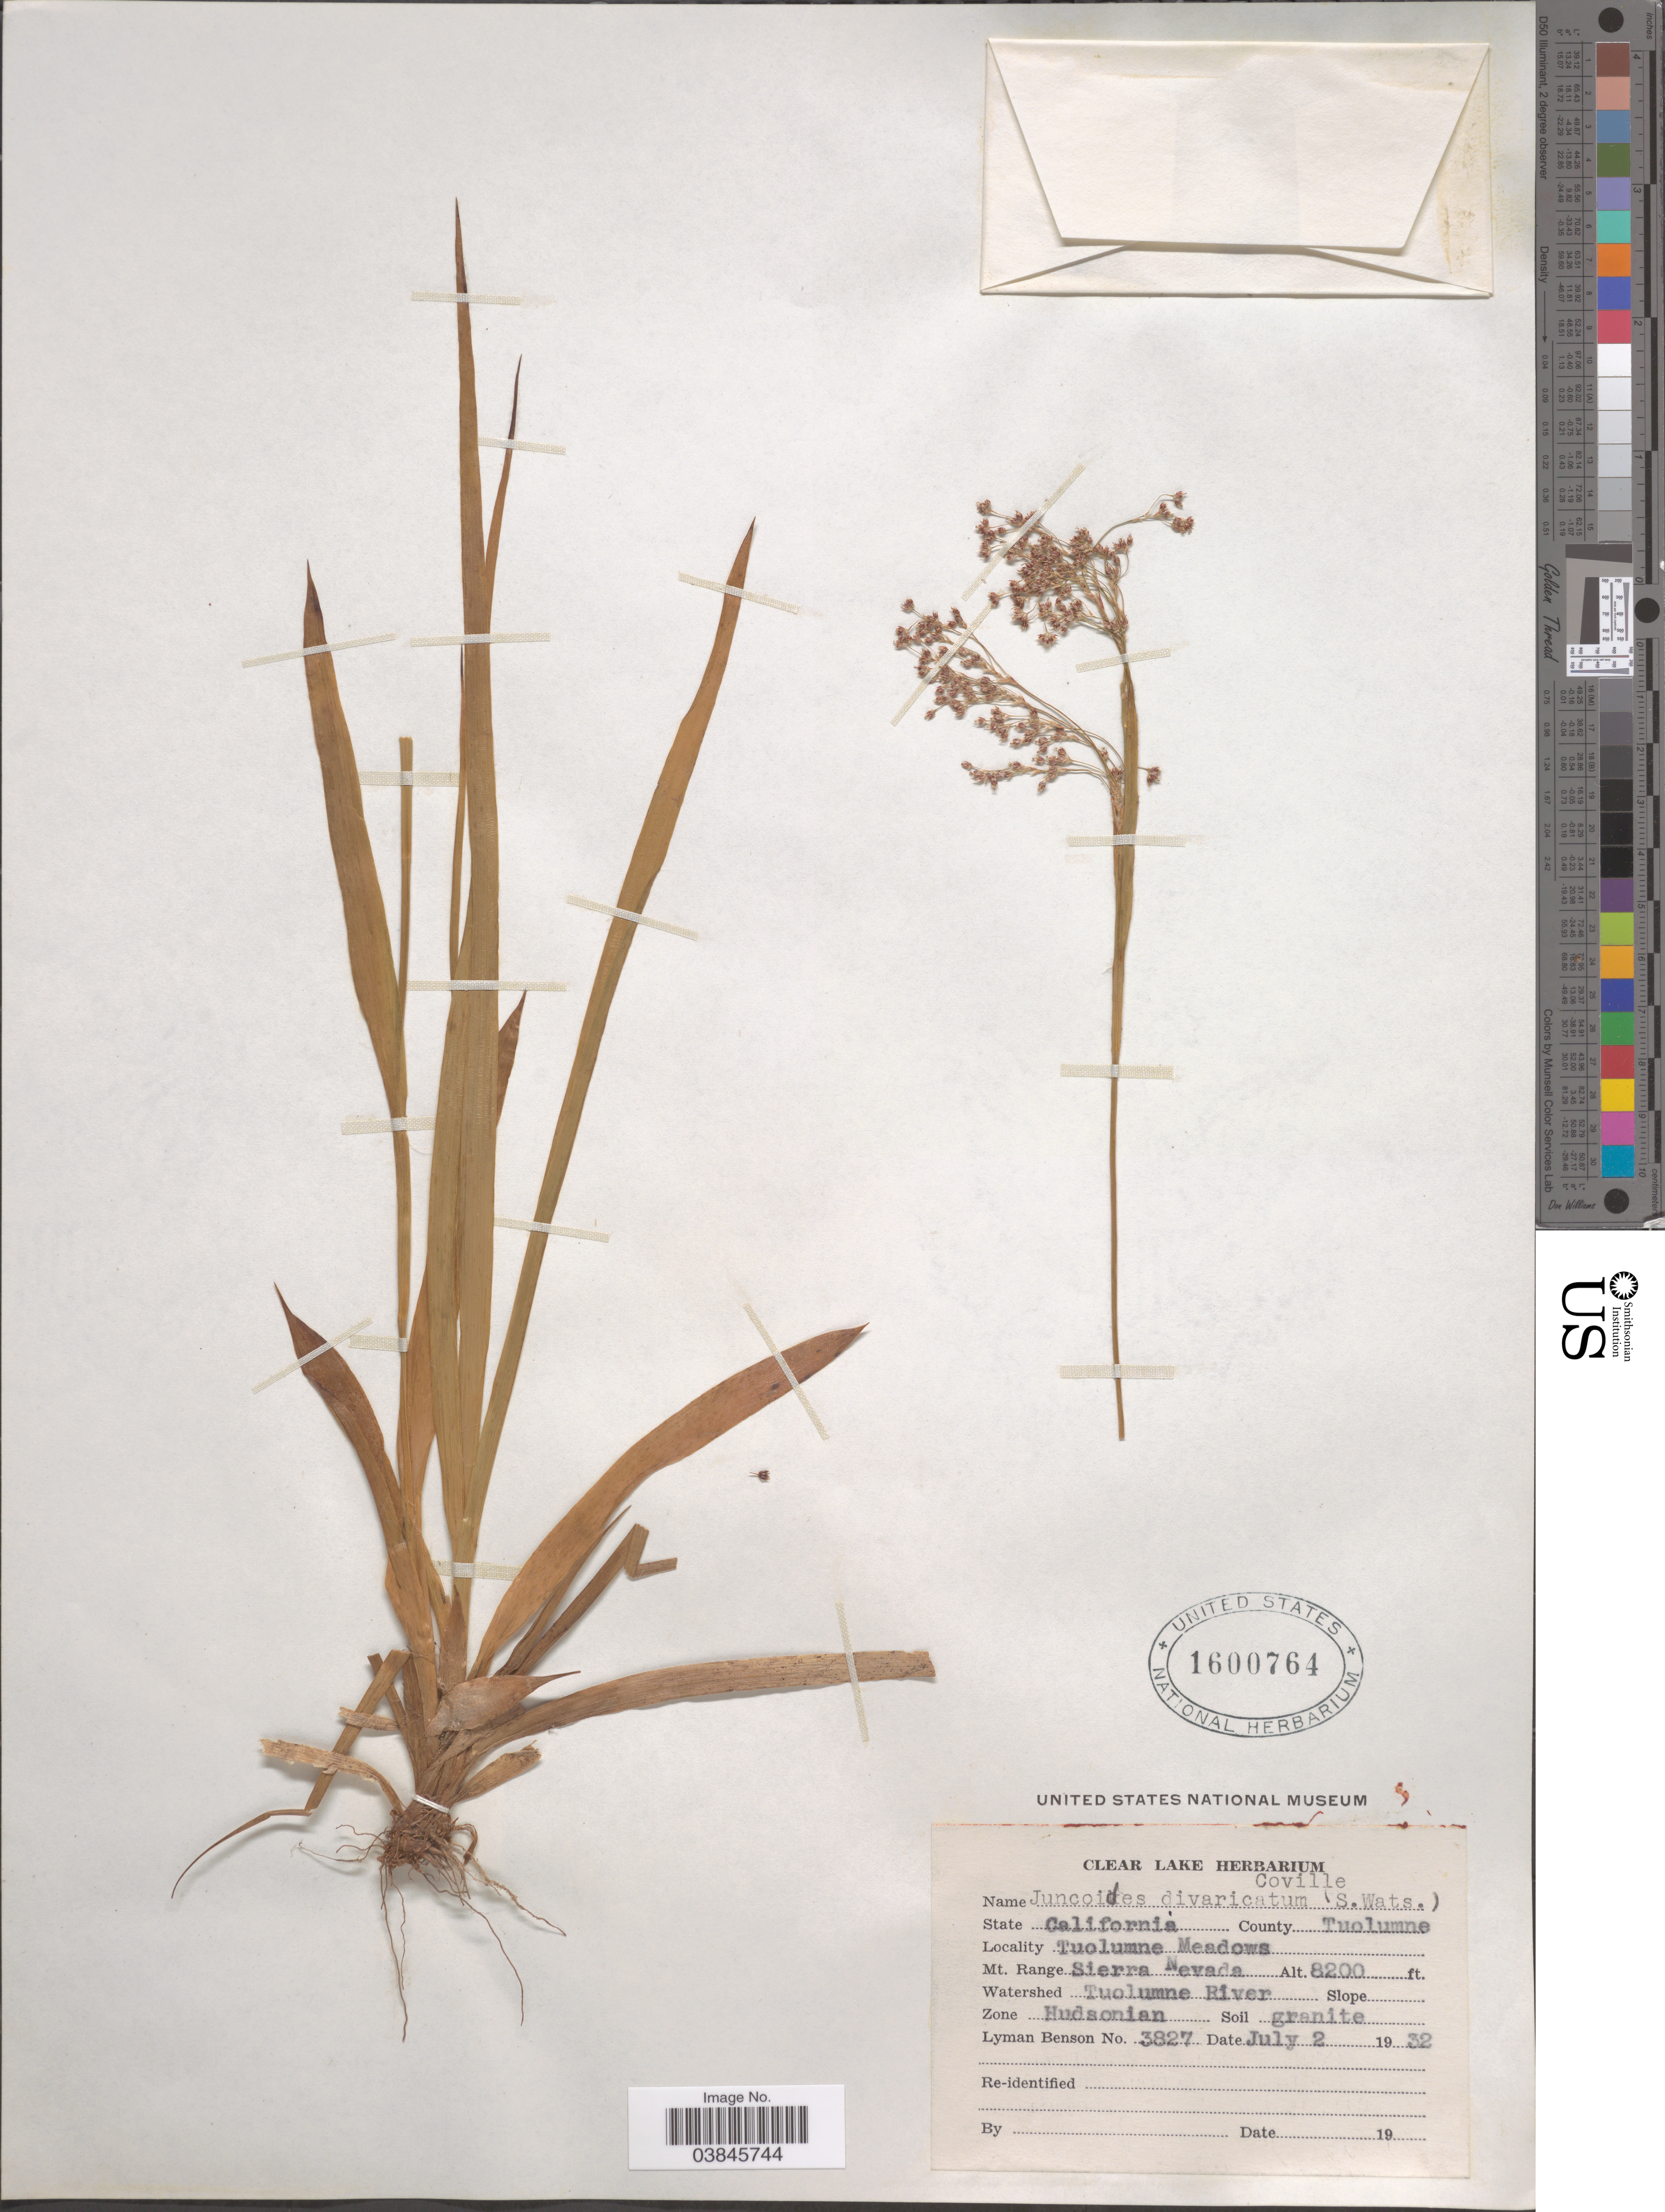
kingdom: Plantae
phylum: Tracheophyta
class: Liliopsida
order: Poales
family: Juncaceae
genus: Luzula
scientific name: Luzula divaricata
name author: S. Watson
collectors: L. D. Benson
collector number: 3827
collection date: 1932-07-02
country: United States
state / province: California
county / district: Tuolumne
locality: County Tuolumne. Tuolumne Meadows. Mt. Range Sierra Nevadad. Watershed Tuolumne River. Zone Hudsonian.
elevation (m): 2499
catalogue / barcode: US 1600764